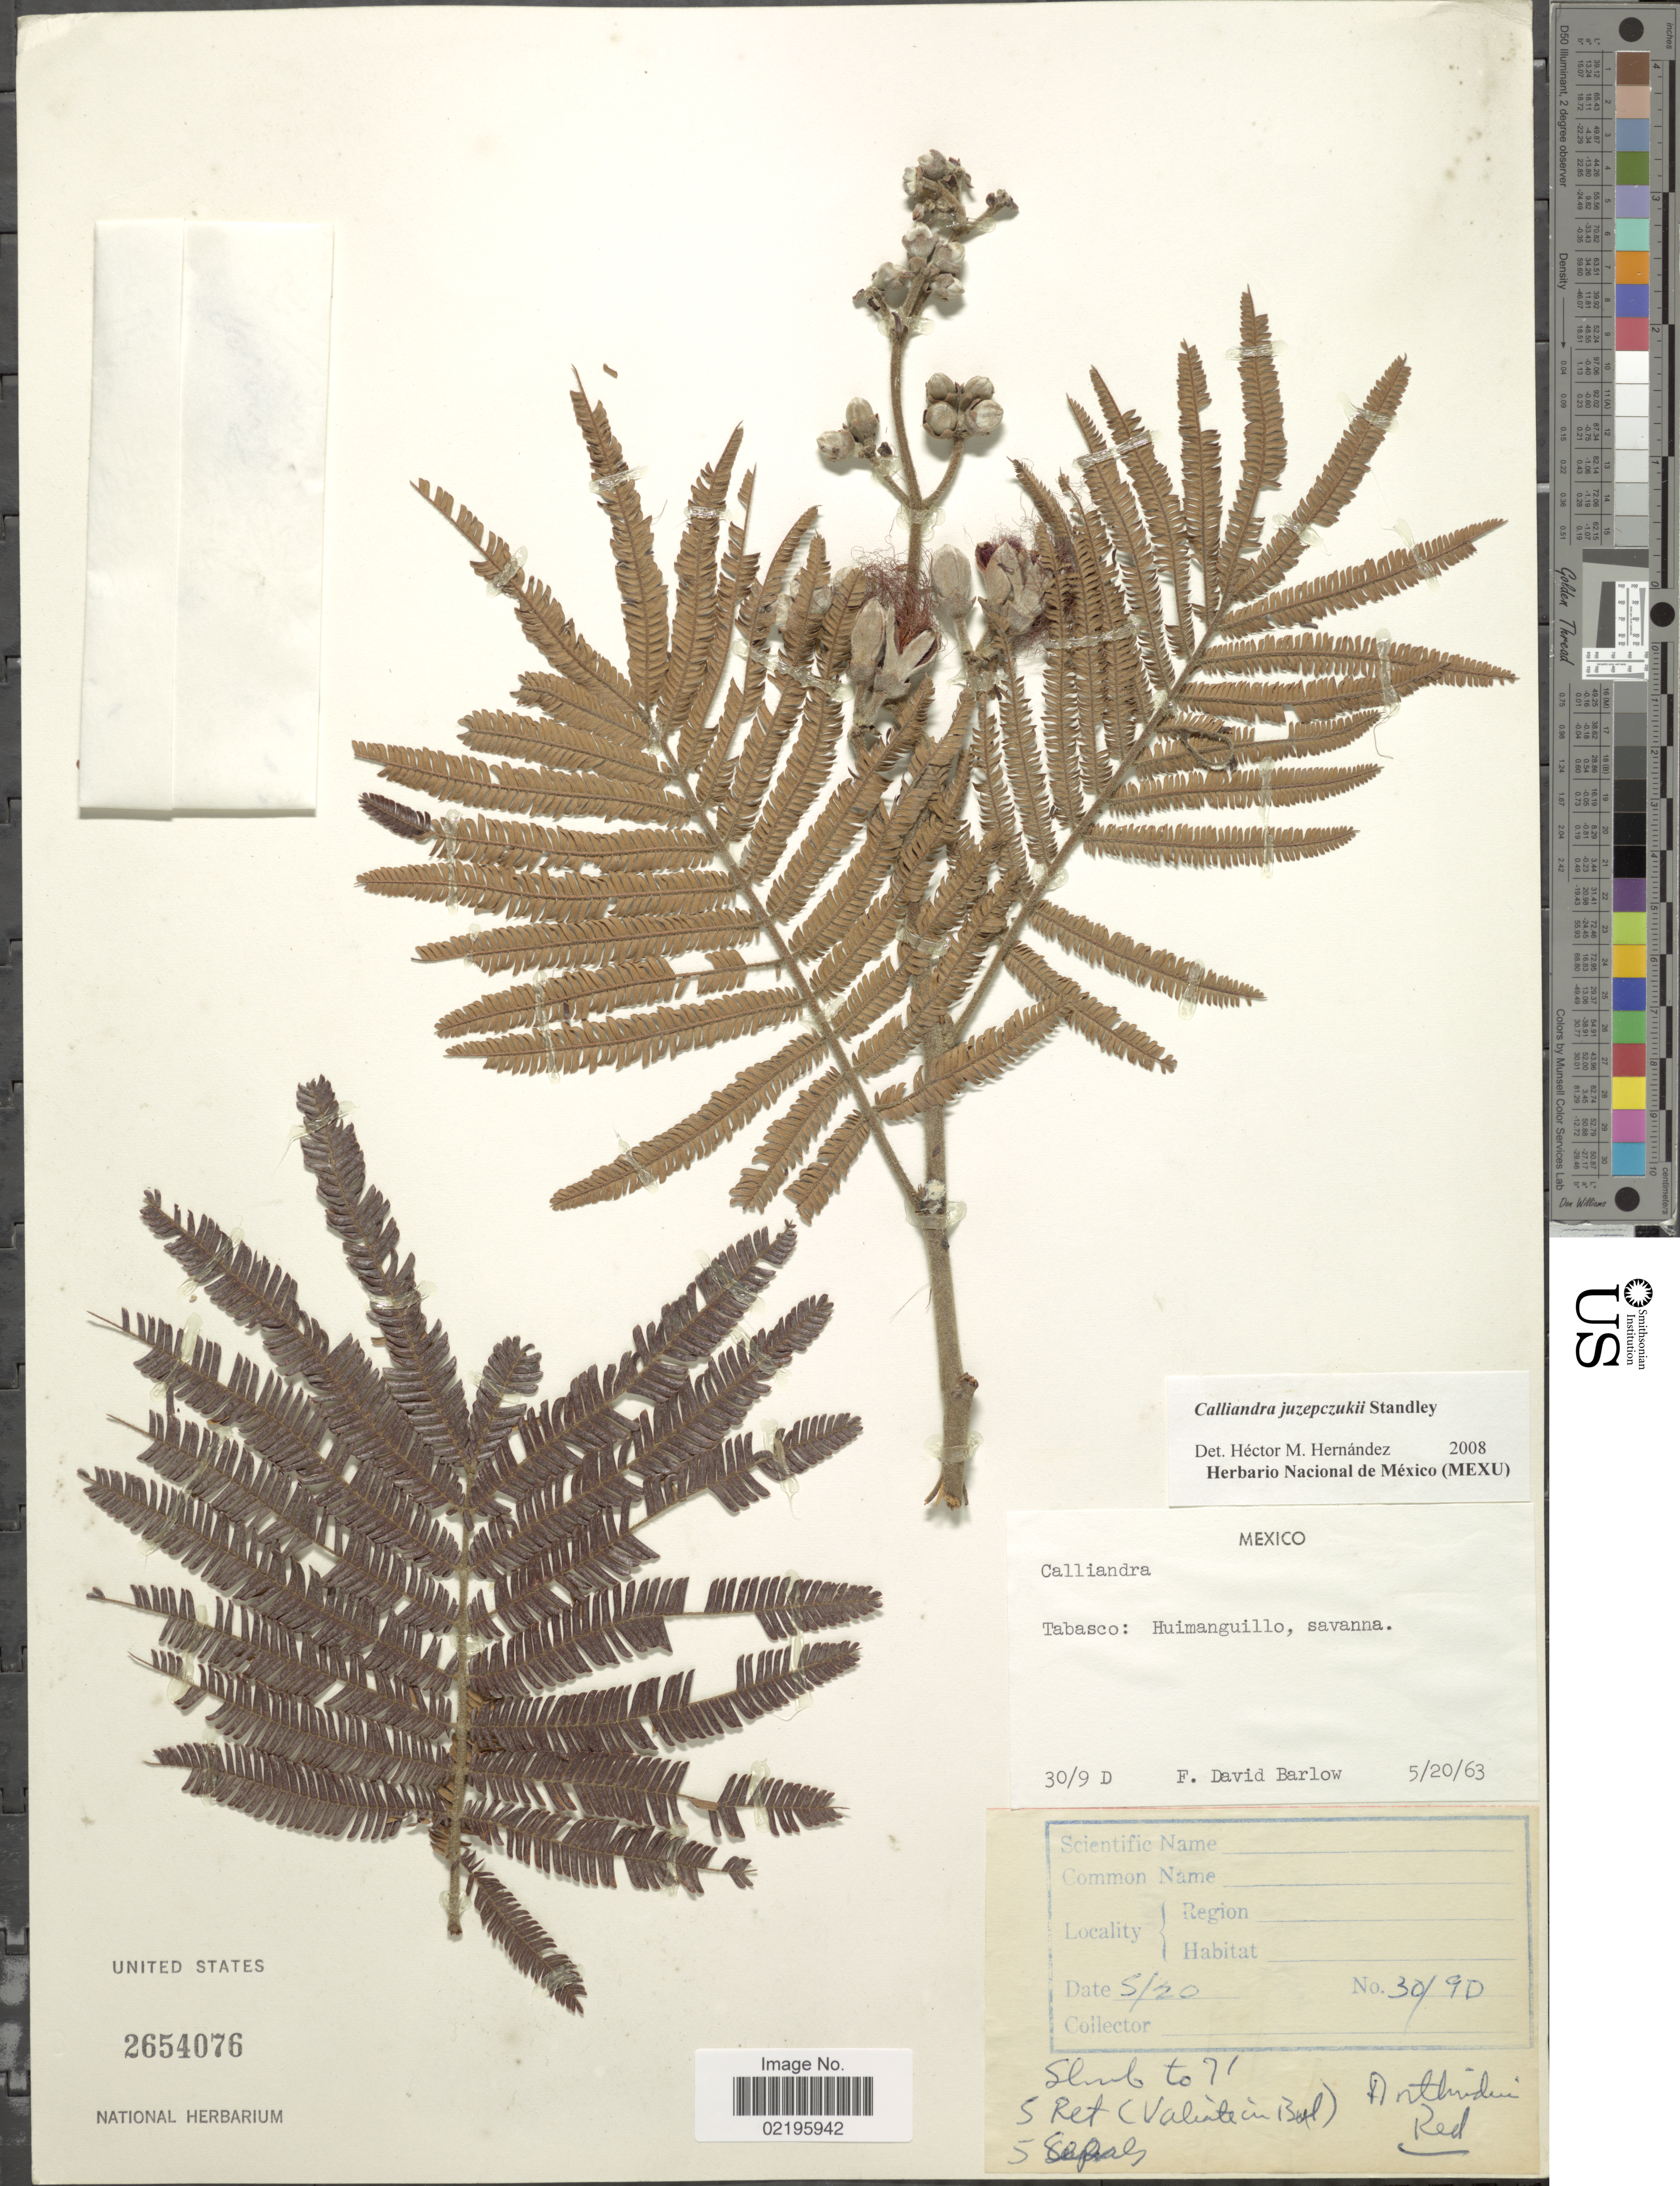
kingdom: Plantae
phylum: Tracheophyta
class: Magnoliopsida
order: Fabales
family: Fabaceae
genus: Calliandra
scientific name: Calliandra juzepczukii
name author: Standl.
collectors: F. D. Barlow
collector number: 30/9D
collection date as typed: Transcribed d/m/y: 20/5/63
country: Mexico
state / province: Tabasco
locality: Huimanguillo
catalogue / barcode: US 2654076